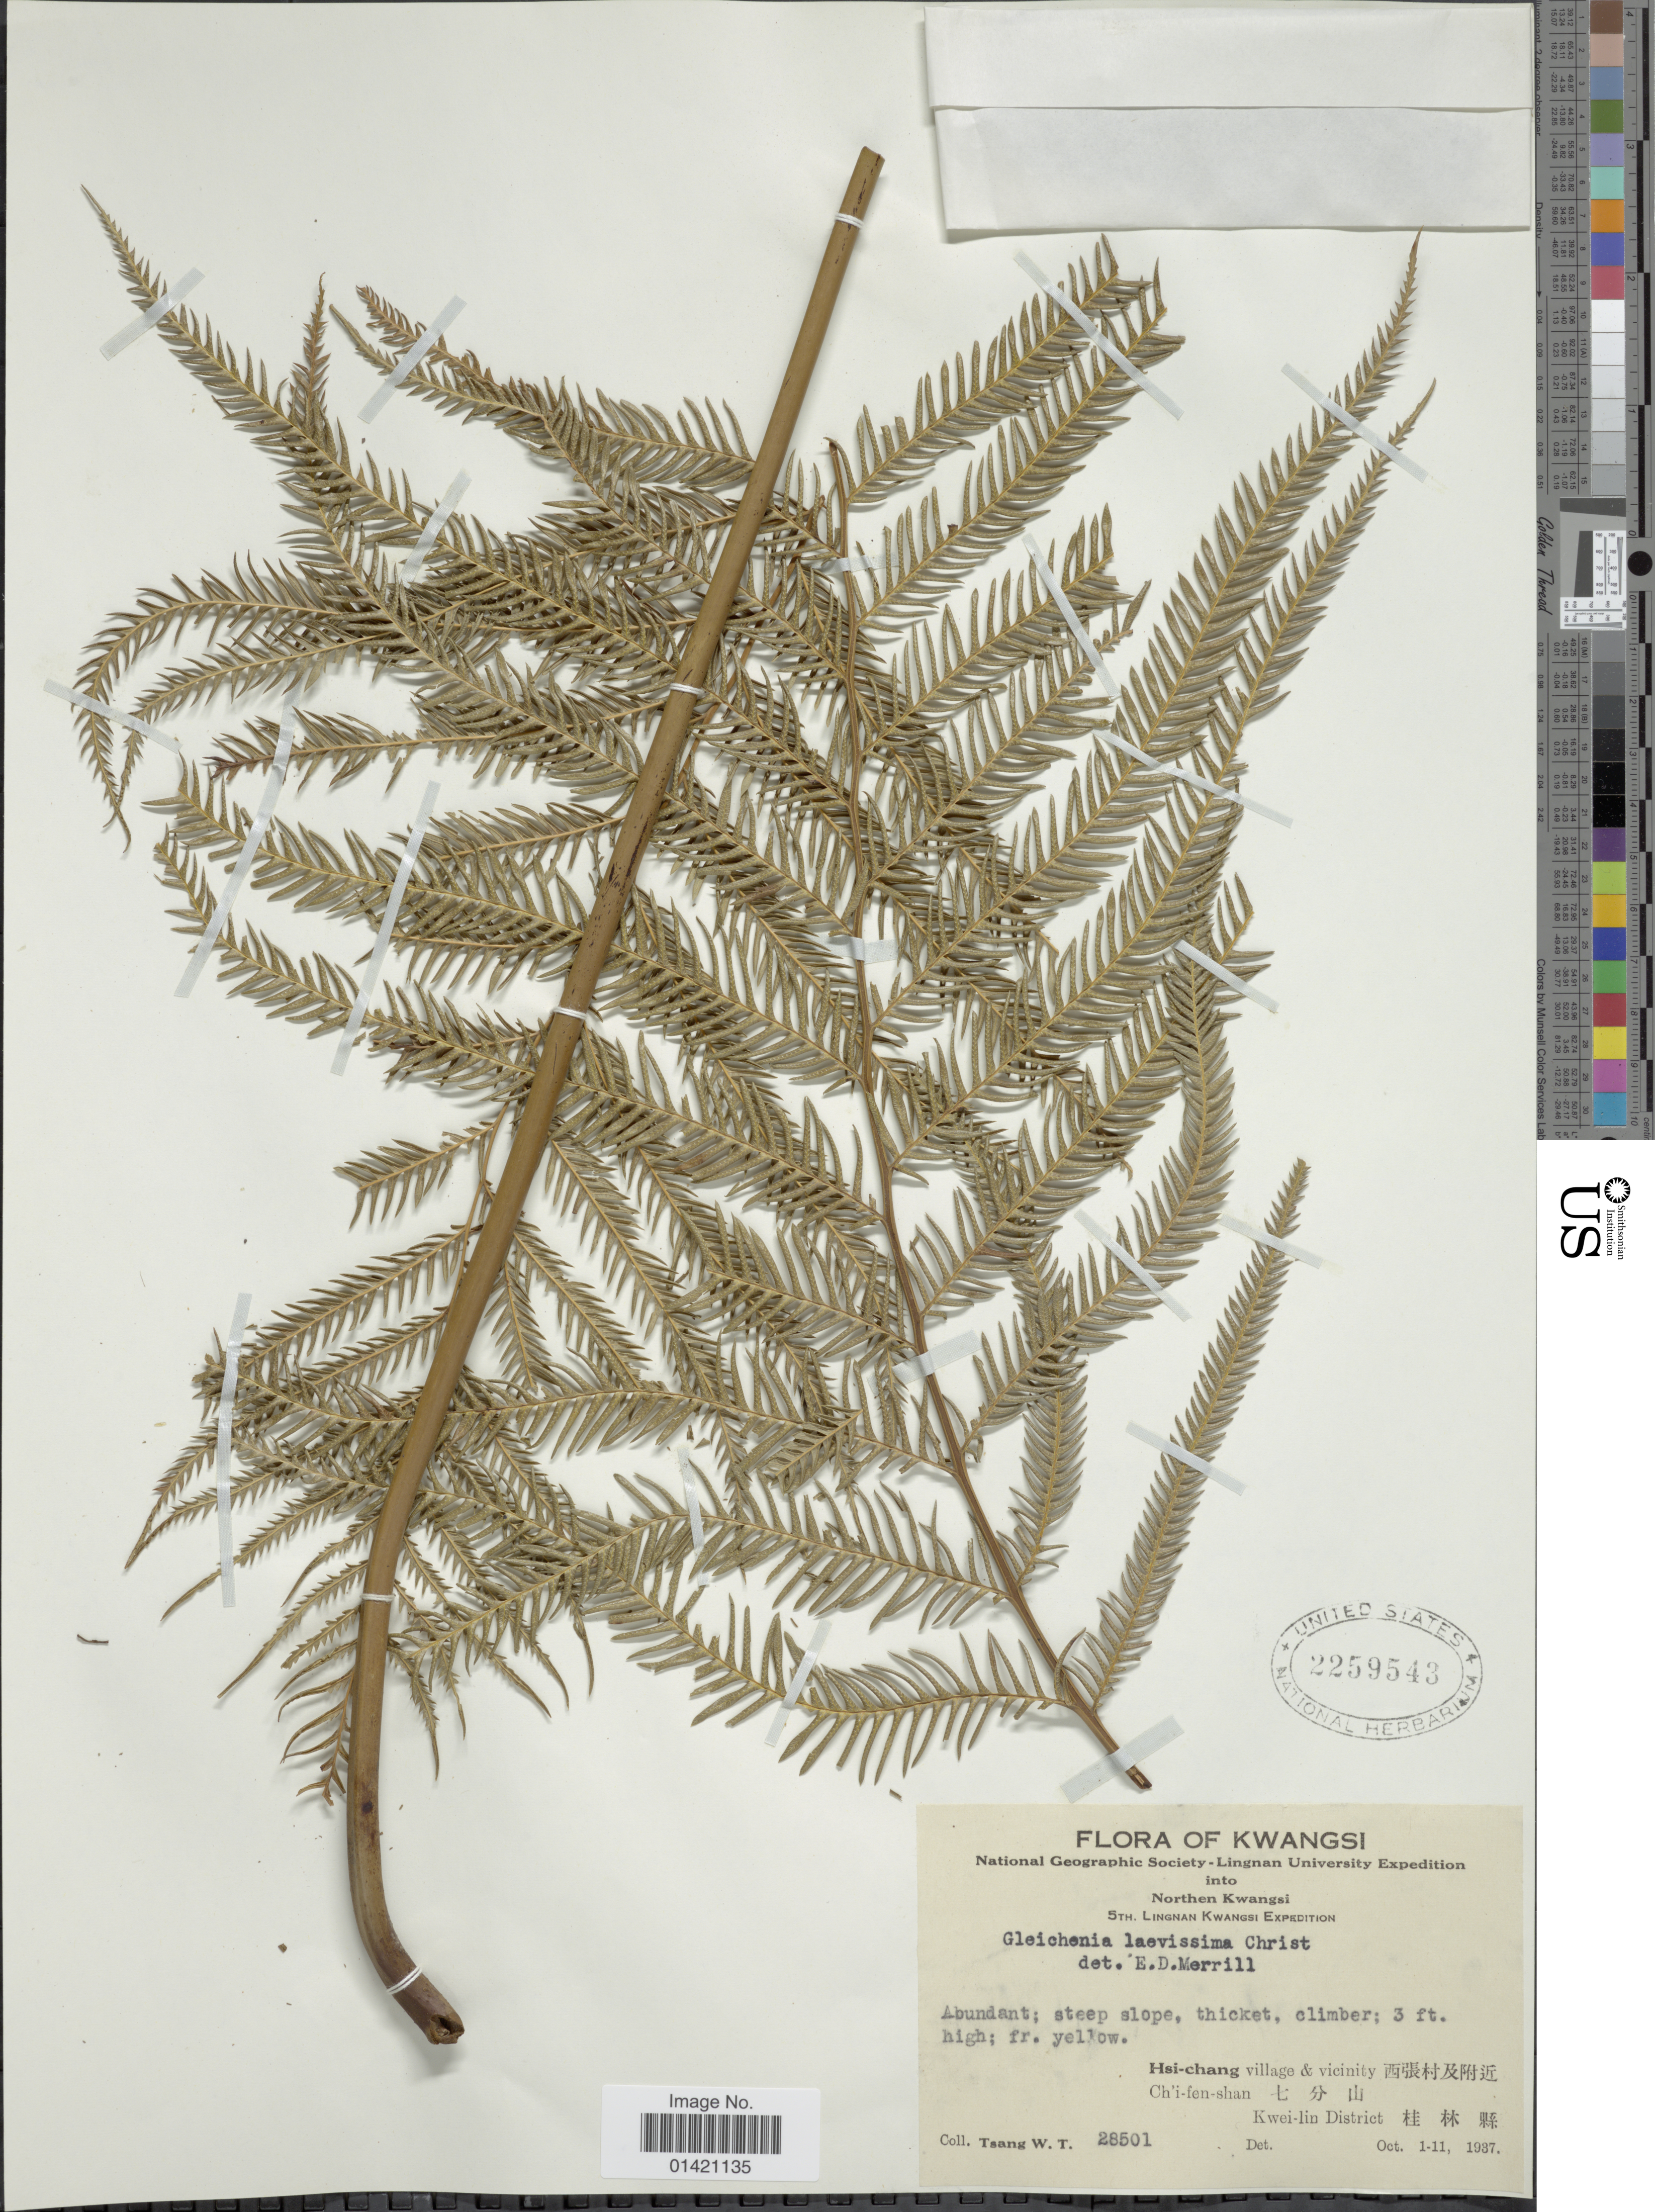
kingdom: Plantae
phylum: Tracheophyta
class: Polypodiopsida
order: Gleicheniales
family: Gleicheniaceae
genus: Diplopterygium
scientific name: Diplopterygium laevissimum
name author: (Christ) Nakai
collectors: W. T. Tsang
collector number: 28501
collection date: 1937-10-01/1937-10-11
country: China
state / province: Guangxi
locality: Kwangsi. Hsi-chang village & vicinity. Ch'i-fen-shan. Kwei-lin District.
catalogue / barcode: US 2259543